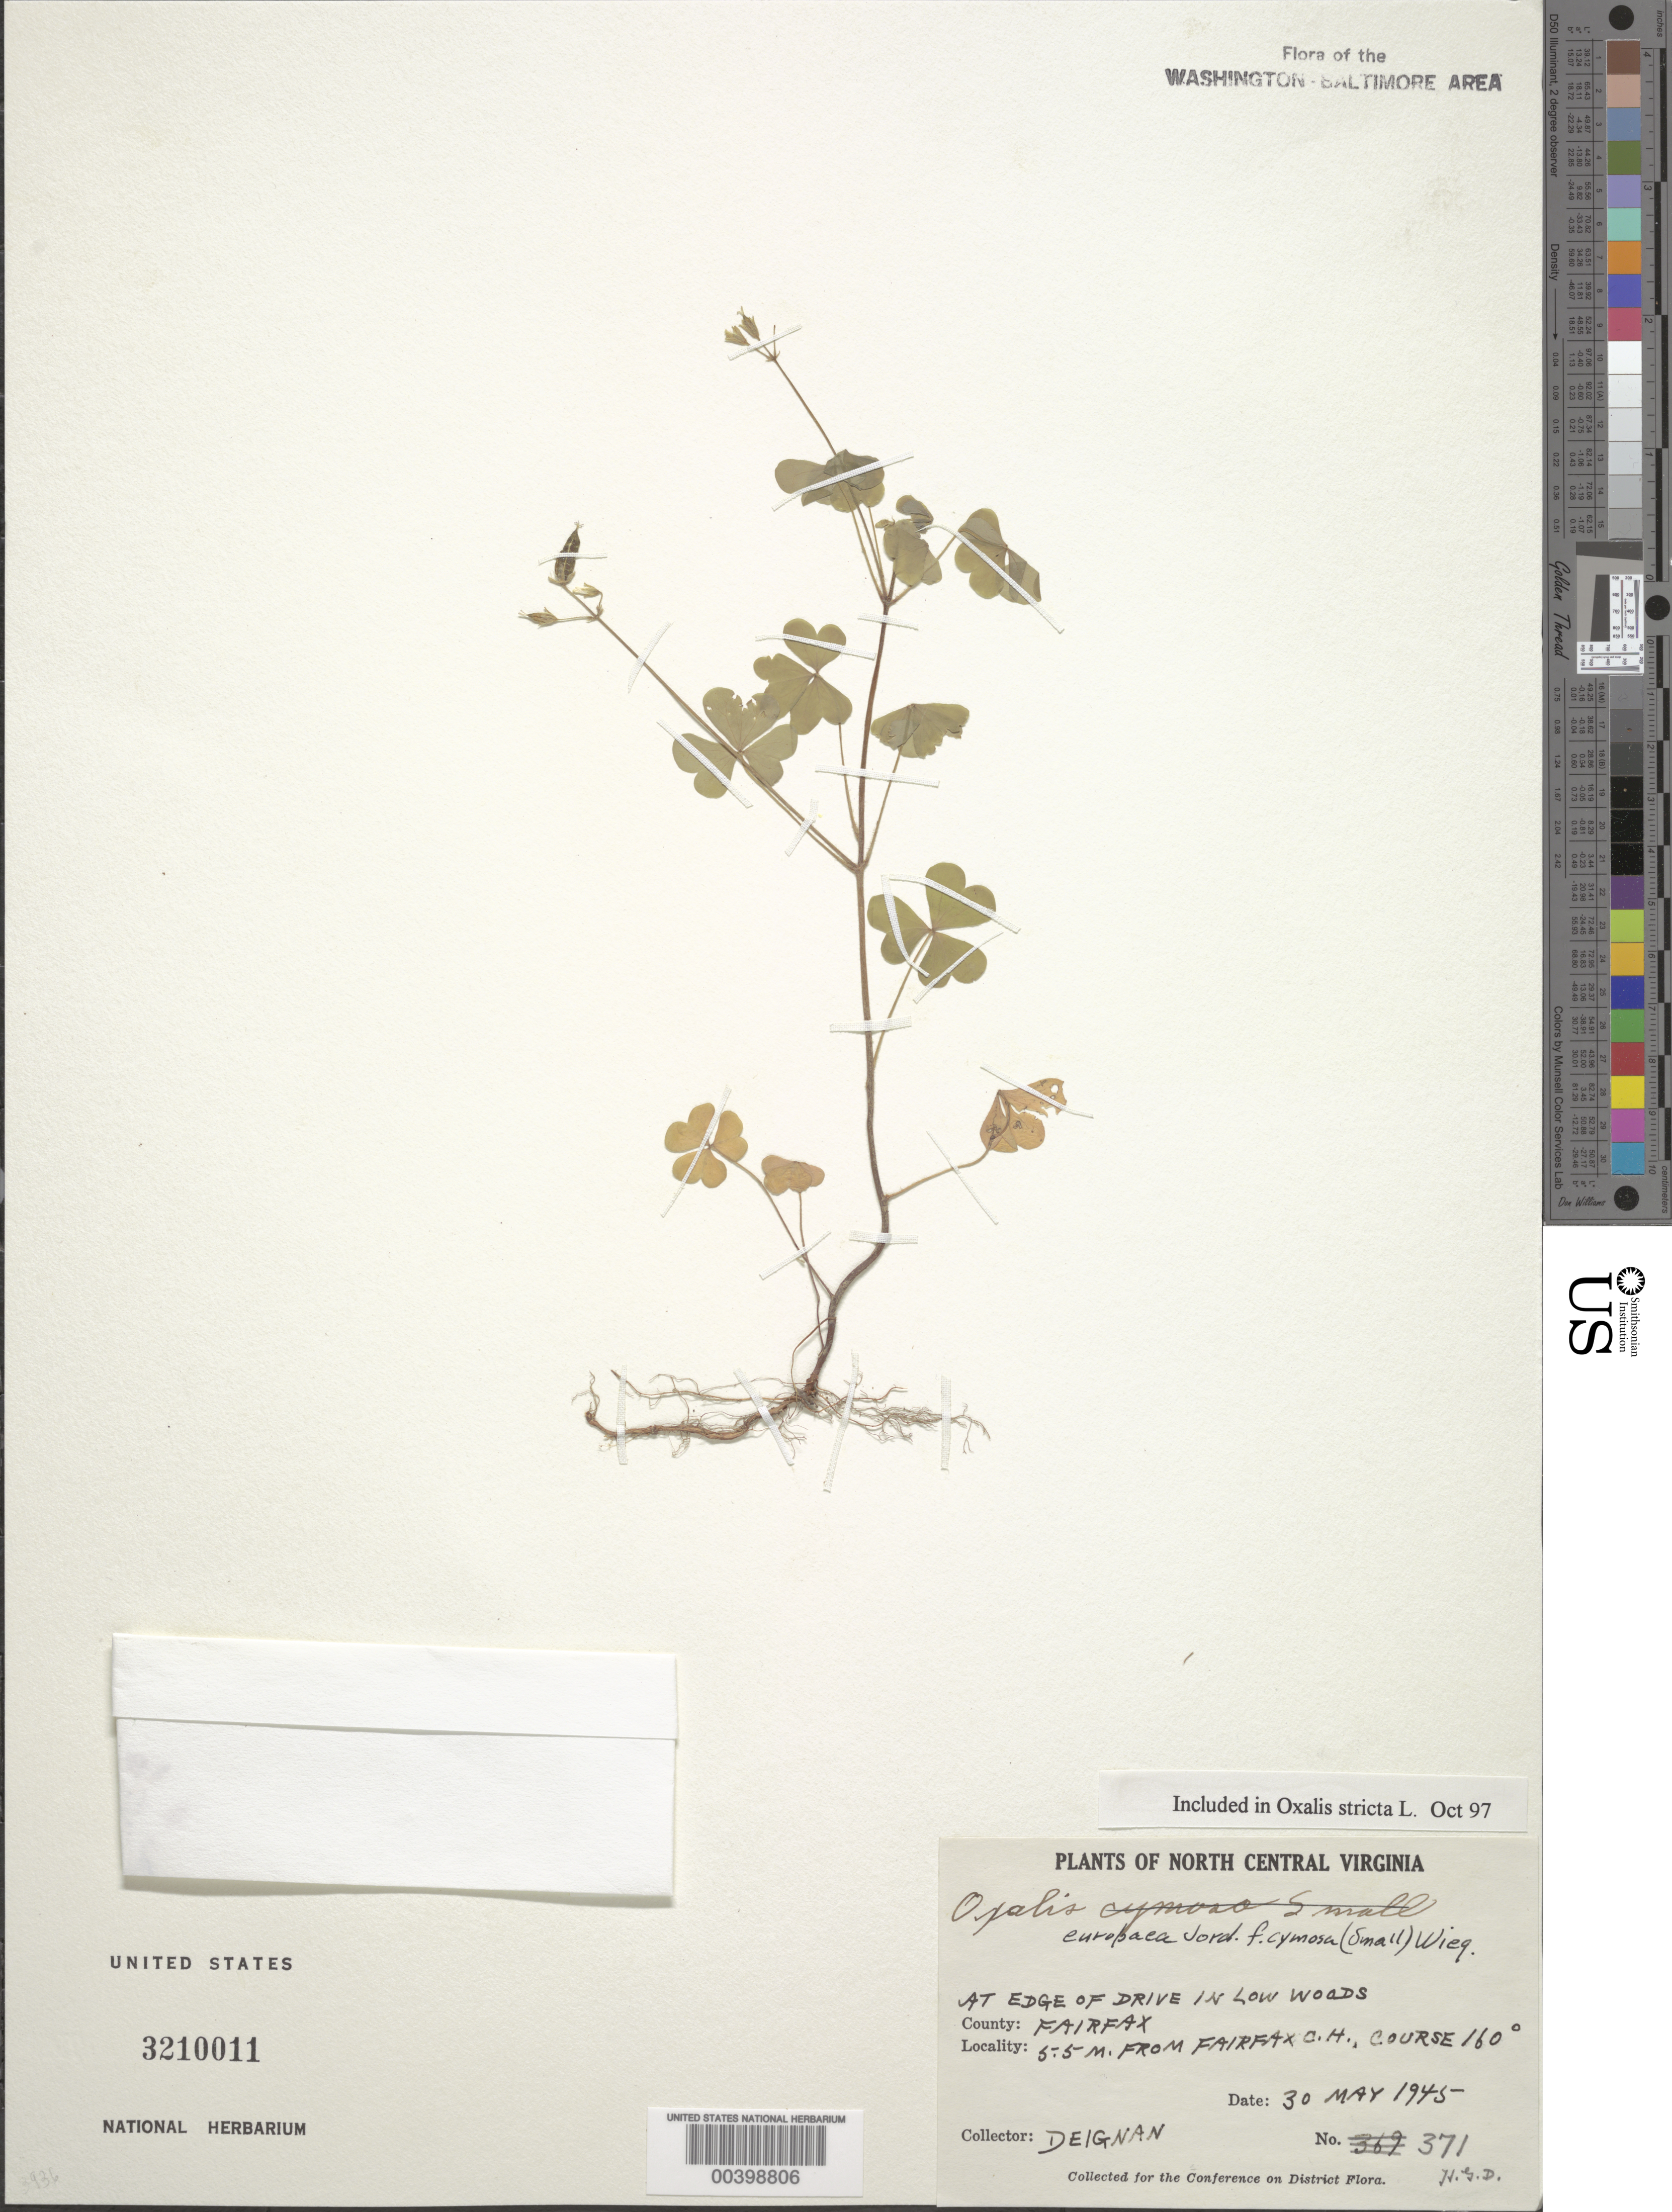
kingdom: Plantae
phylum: Tracheophyta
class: Magnoliopsida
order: Oxalidales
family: Oxalidaceae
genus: Oxalis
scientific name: Oxalis stricta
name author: L.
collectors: H. Deignan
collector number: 371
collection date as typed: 30 May 1945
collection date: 1945-05-30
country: United States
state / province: Virginia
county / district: Fairfax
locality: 5.5 Mi from Fairfax County Court House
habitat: At edge of drive in low woods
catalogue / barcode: US 3210011